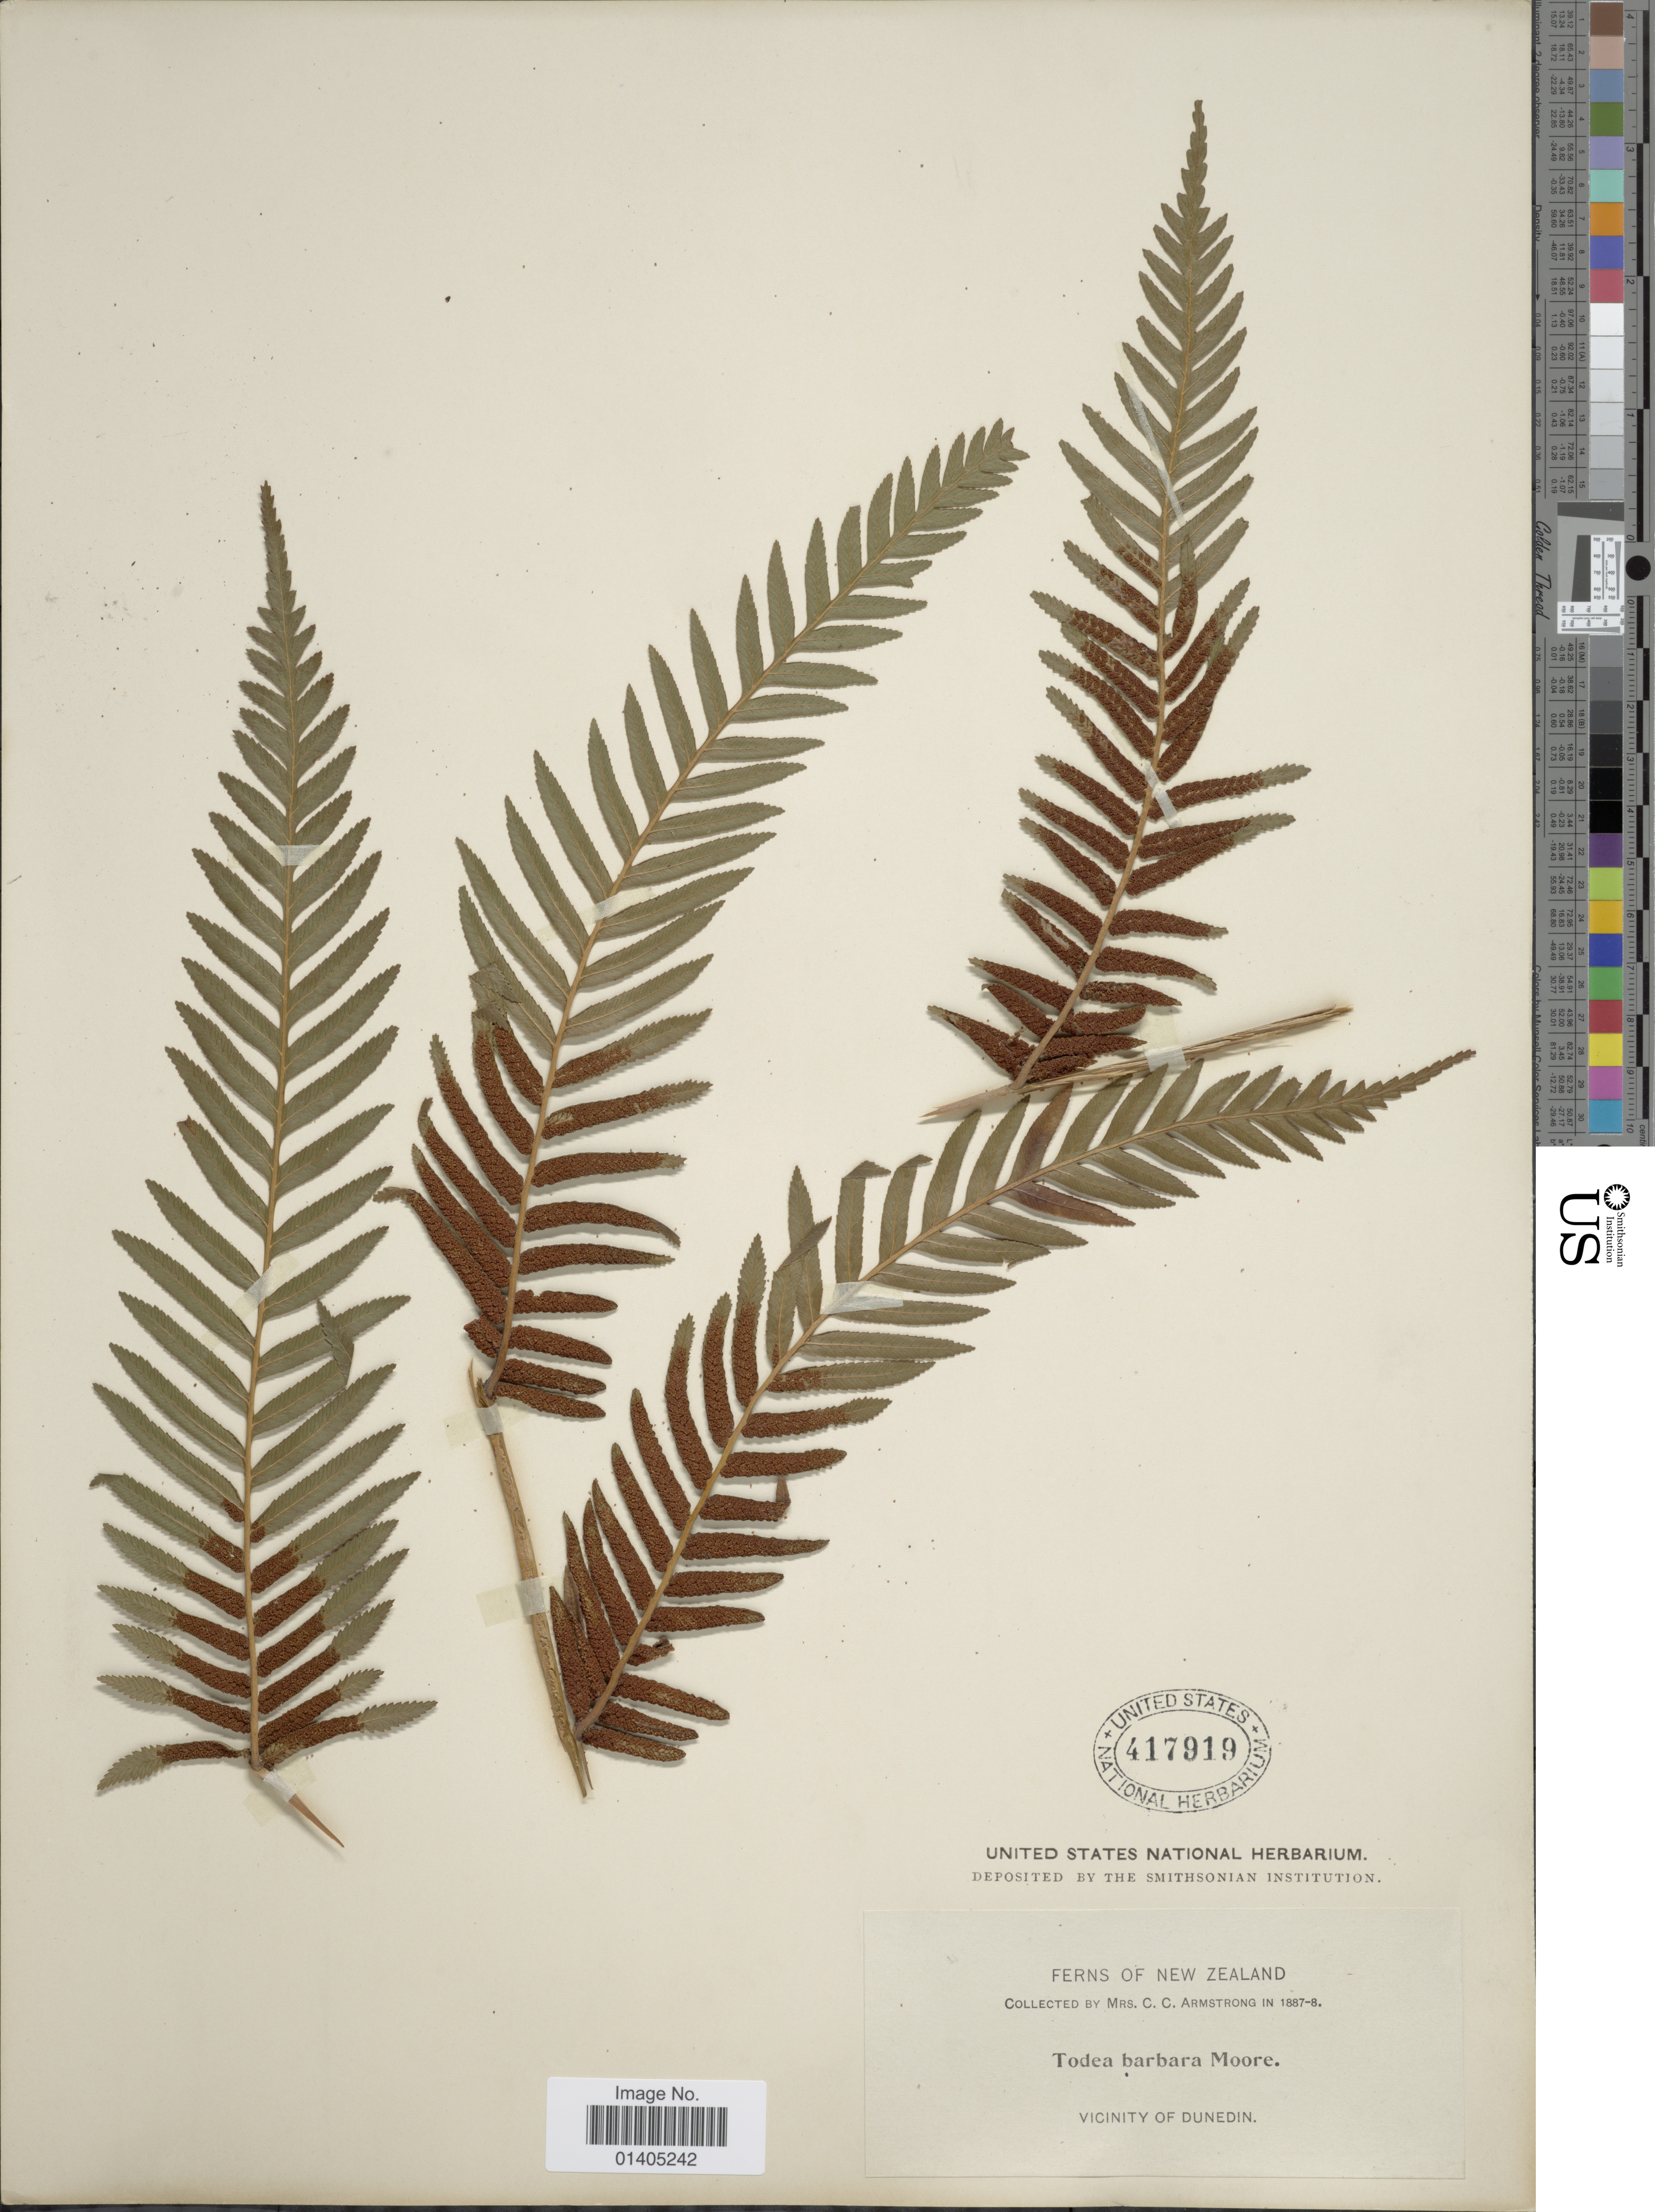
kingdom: Plantae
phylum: Tracheophyta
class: Polypodiopsida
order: Osmundales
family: Osmundaceae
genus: Todea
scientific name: Todea barbara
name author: T. Moore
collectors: C. Armstrong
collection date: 1887/1888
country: New Zealand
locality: Vicinity of Dunedin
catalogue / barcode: US 417919